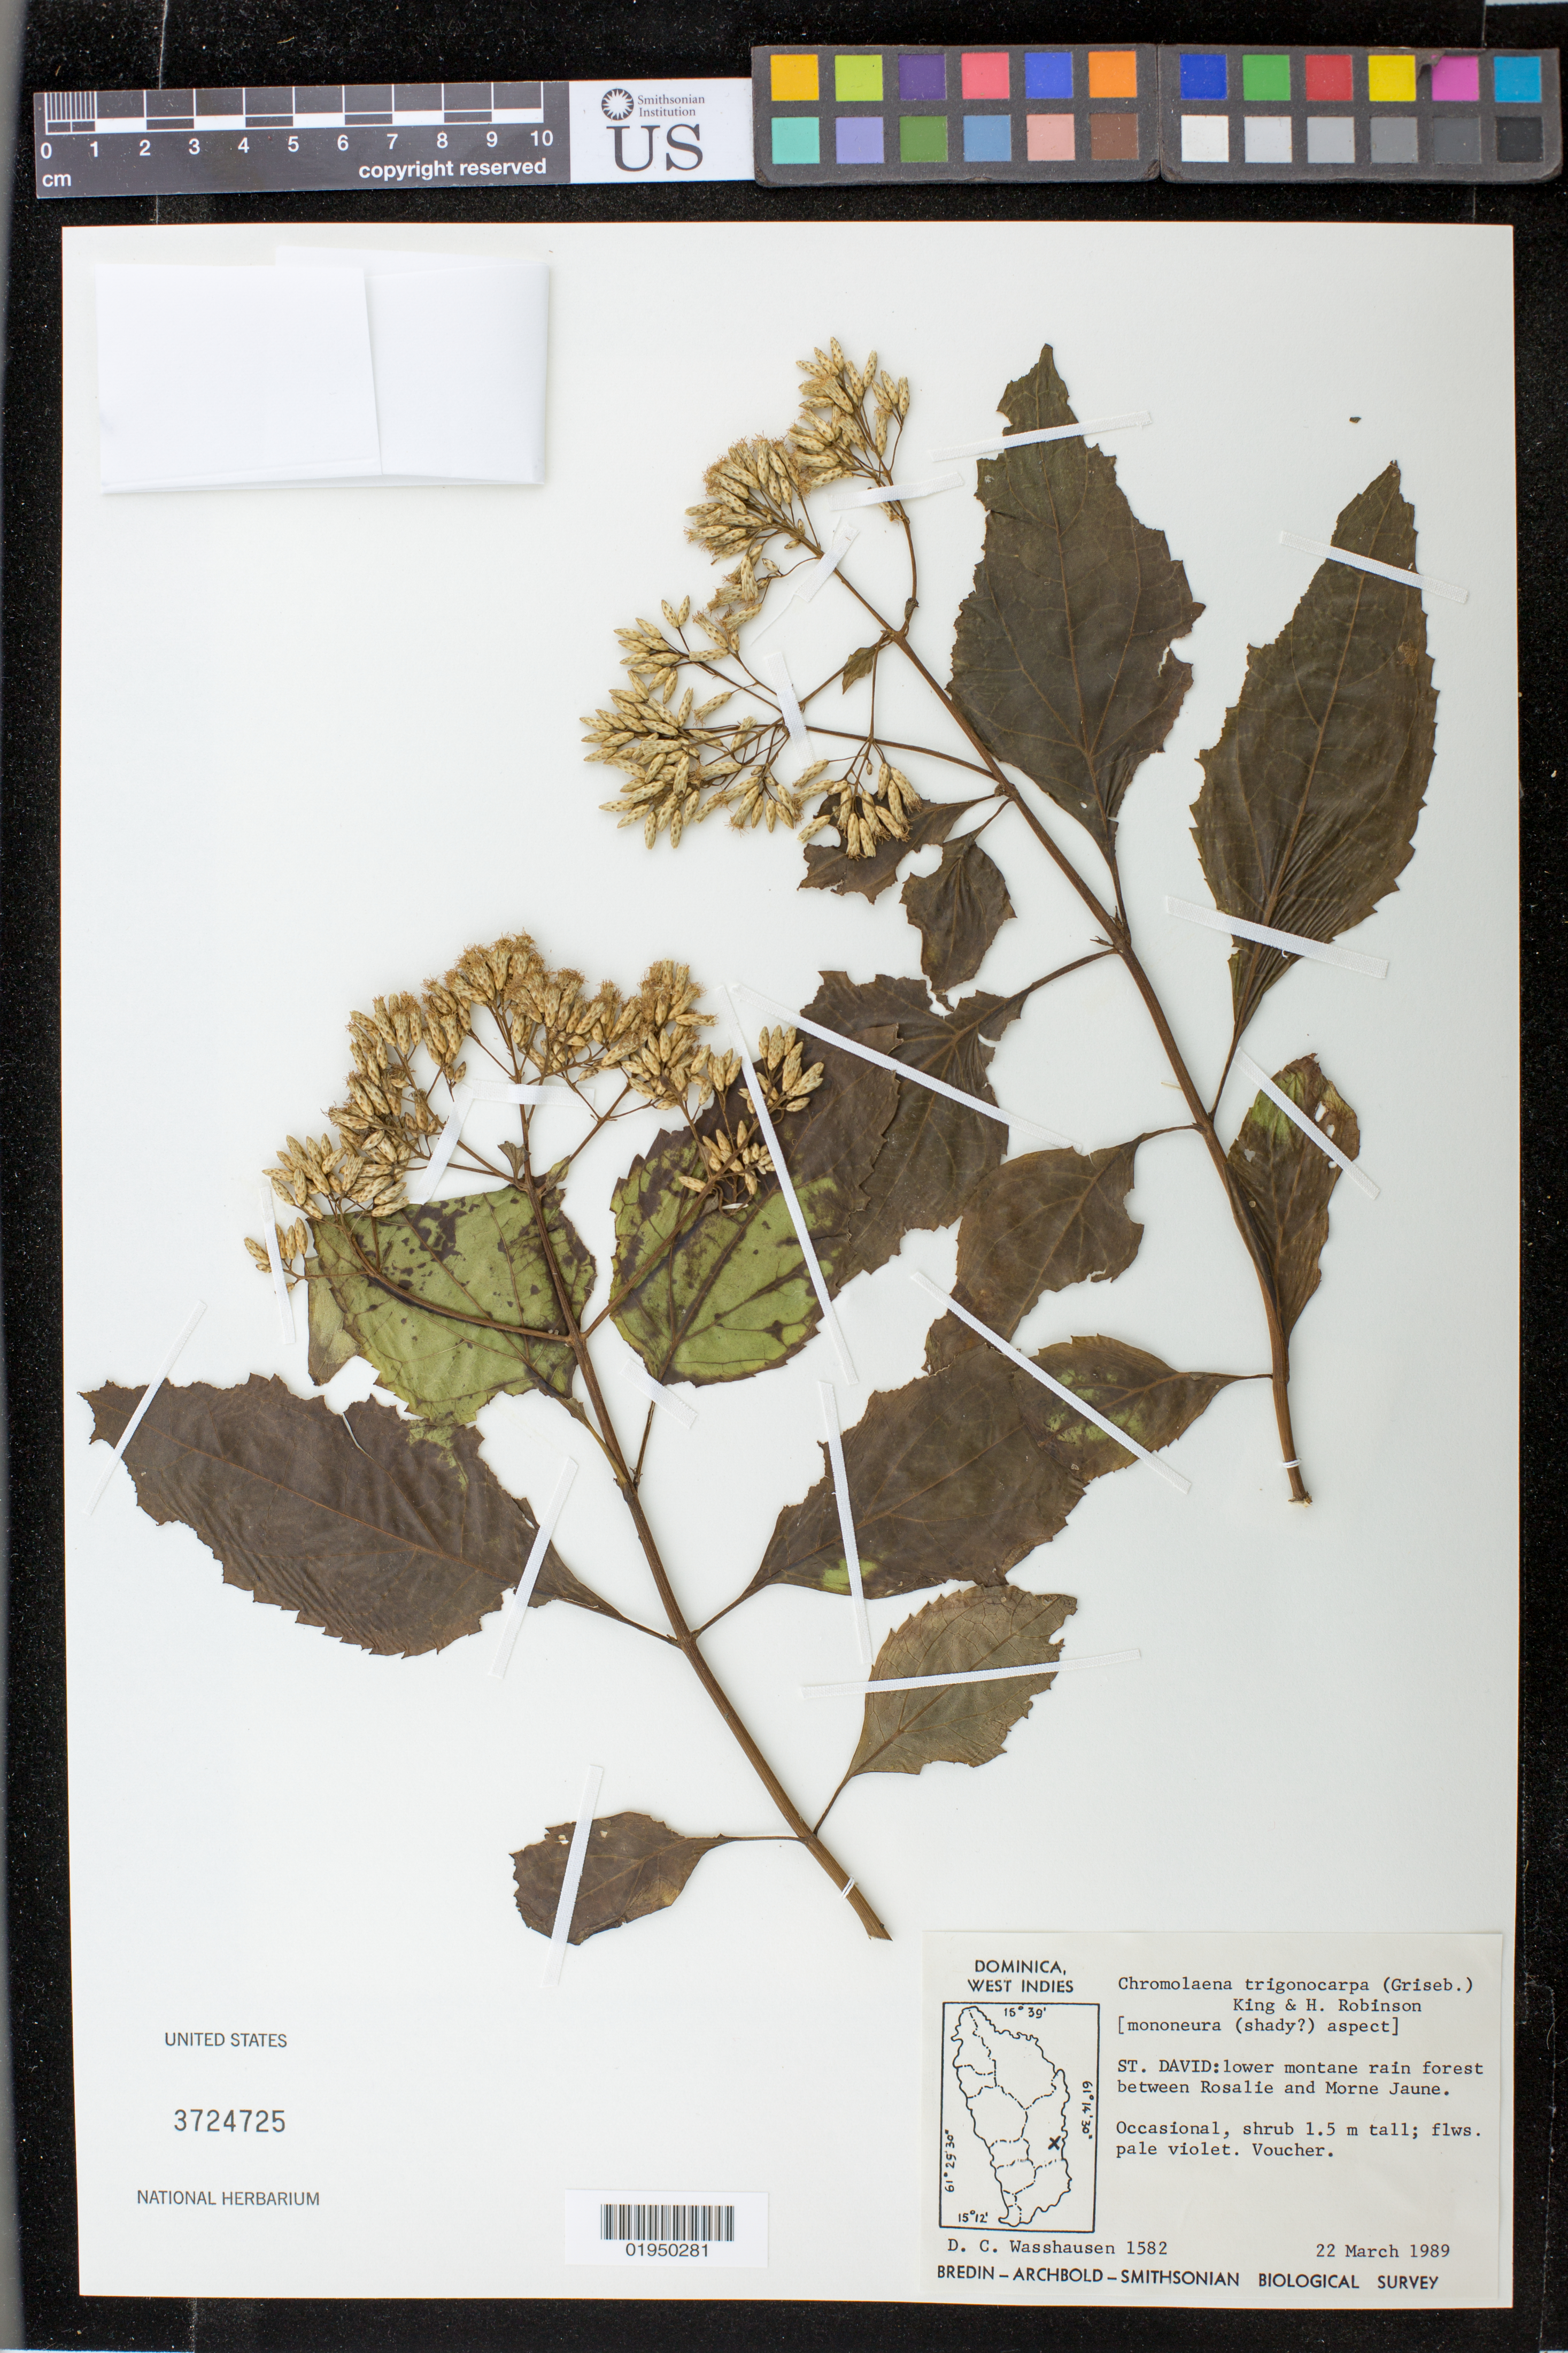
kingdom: Plantae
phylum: Tracheophyta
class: Magnoliopsida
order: Asterales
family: Asteraceae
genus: Chromolaena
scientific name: Chromolaena trigonocarpa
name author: (Griseb.) R.M. King & H. Rob.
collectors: D. C. Wasshausen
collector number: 1582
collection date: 1989-03-21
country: Dominica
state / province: St. David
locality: Lower montane rain forest between Rosalie and Morne Jaune.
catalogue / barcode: US 3724725